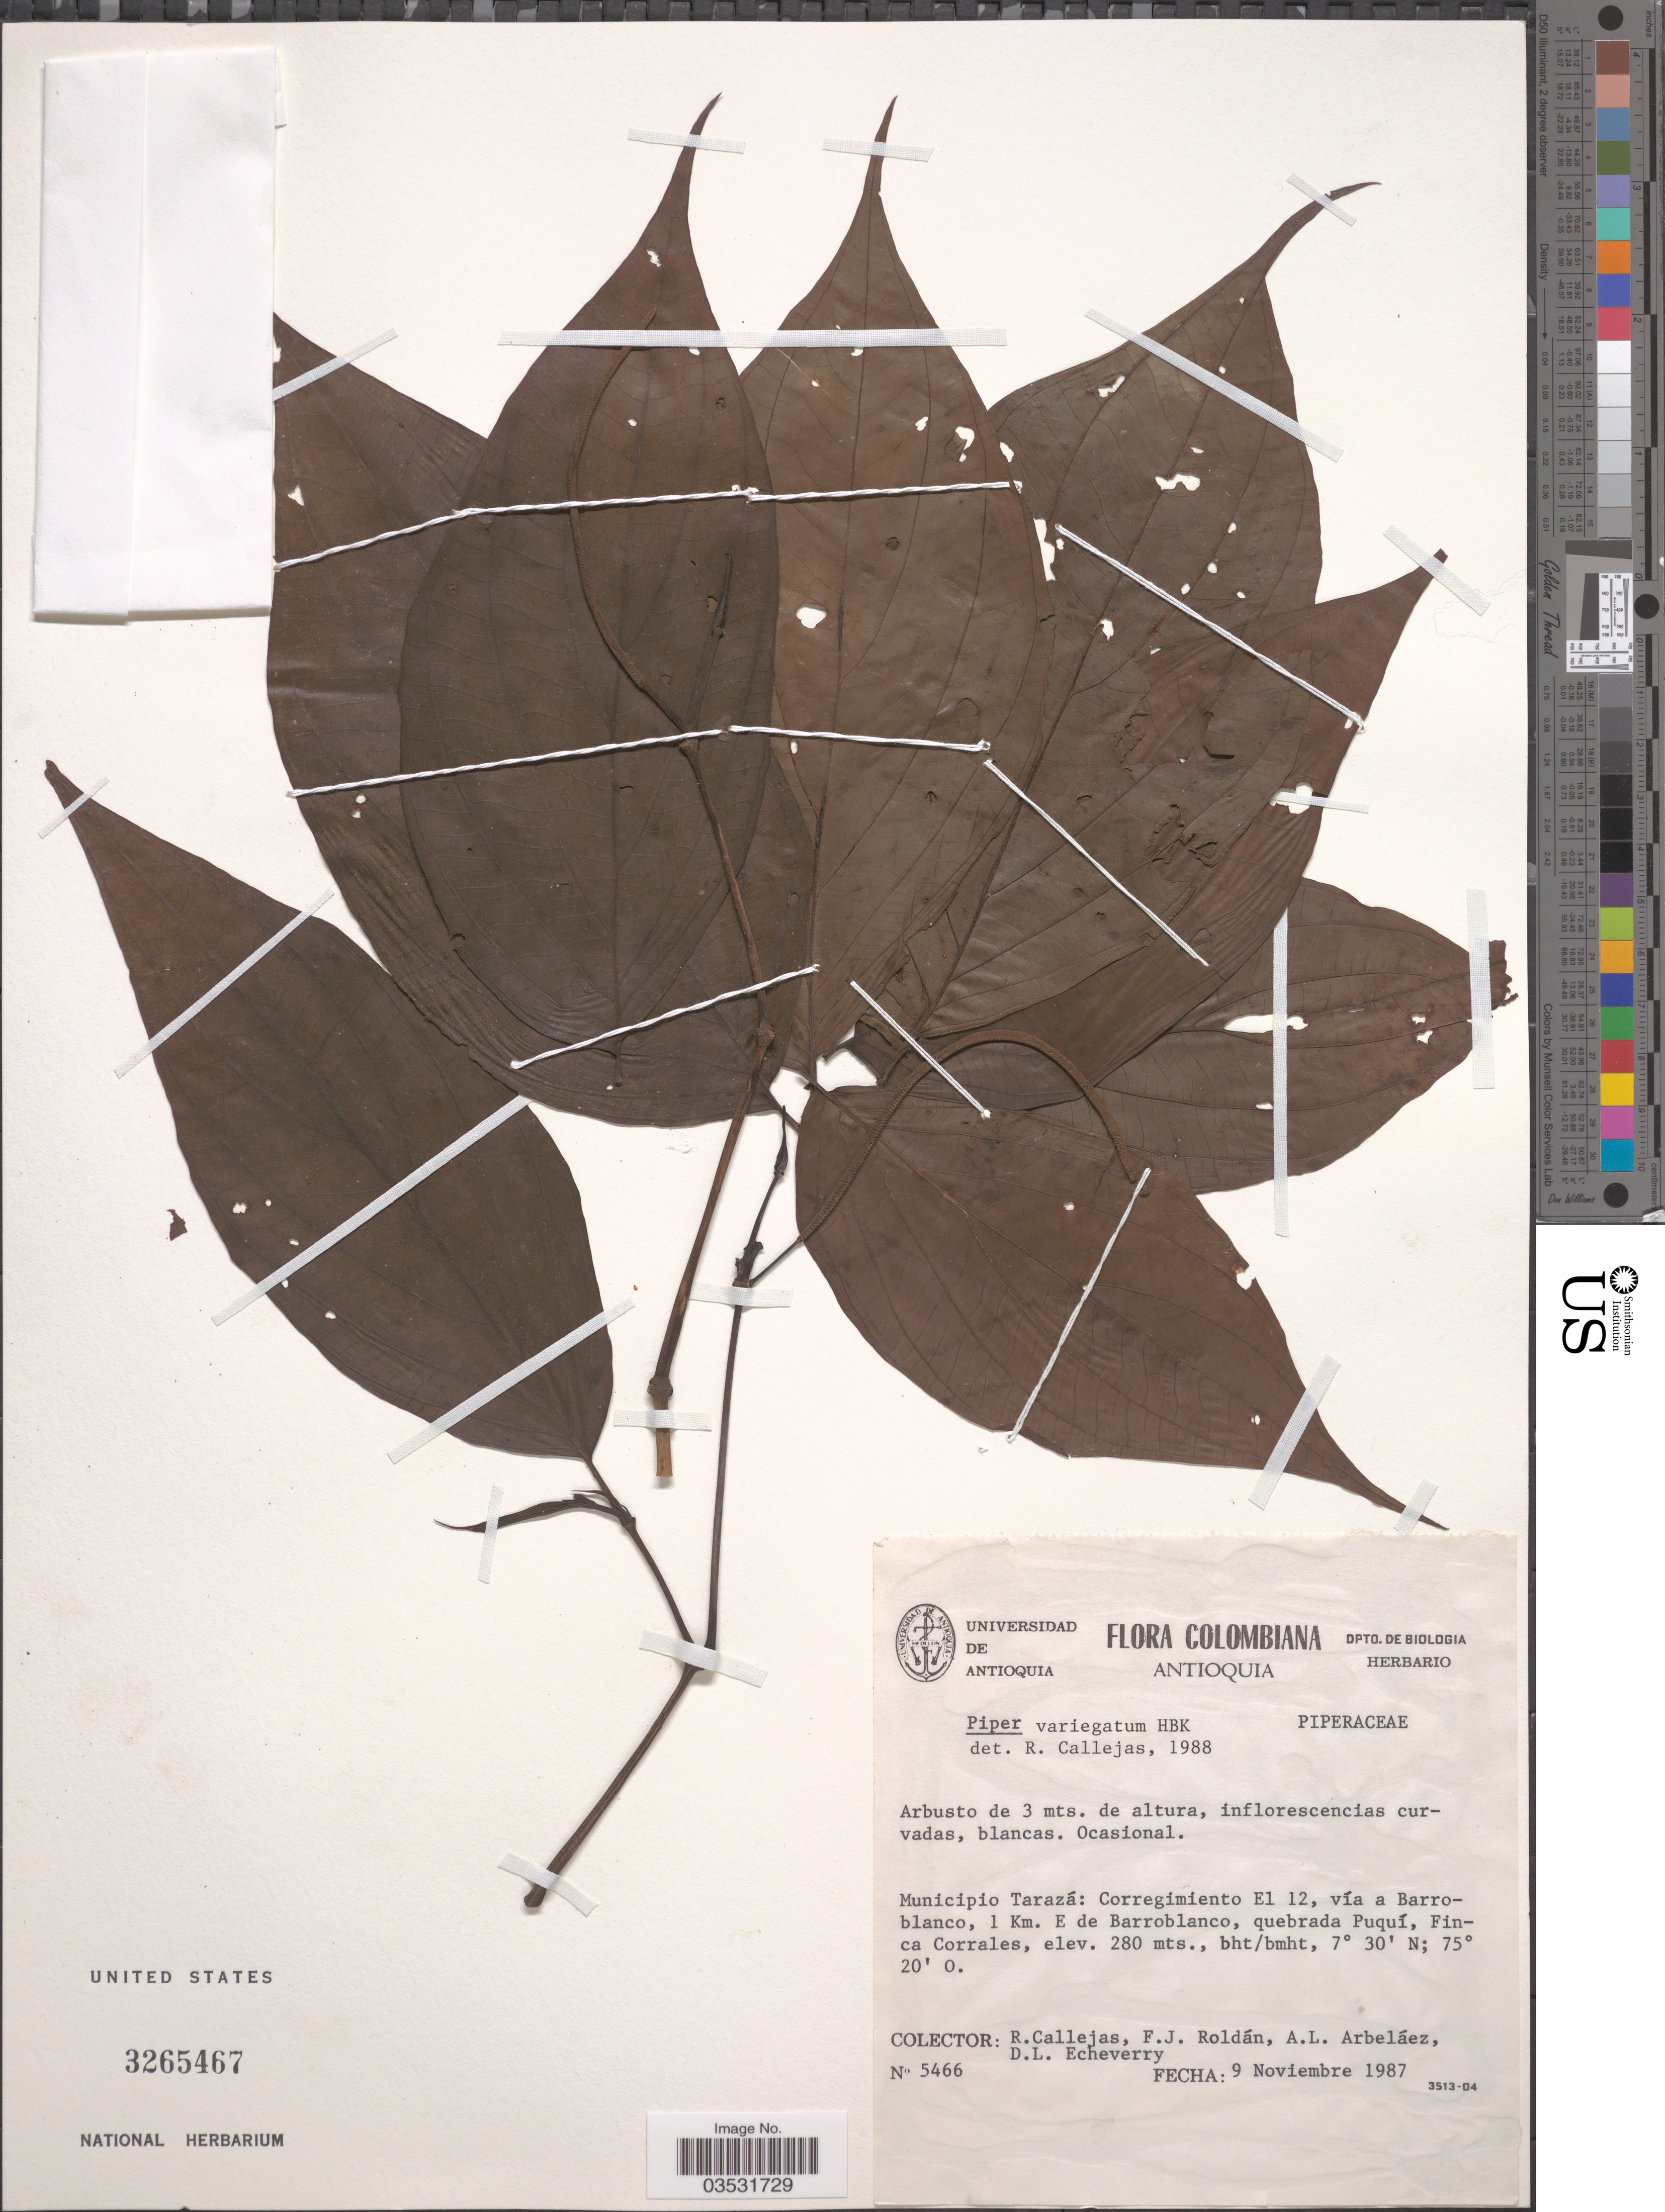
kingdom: Plantae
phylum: Tracheophyta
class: Magnoliopsida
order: Piperales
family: Piperaceae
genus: Piper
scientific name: Piper variegatum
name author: Kunth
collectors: R. Callejas, F. J. Roldán, A. Arbeláez Alvarez & D. Echeverry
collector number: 5466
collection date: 1987-11-09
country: Colombia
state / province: Antioquia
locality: Municipio Tarazá: Corregimiento El 12, viá a Barroblanco, 1 Km. E de Barroblanco, quebrada Puquí, Finca Corrales.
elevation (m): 280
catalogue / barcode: US 3265467